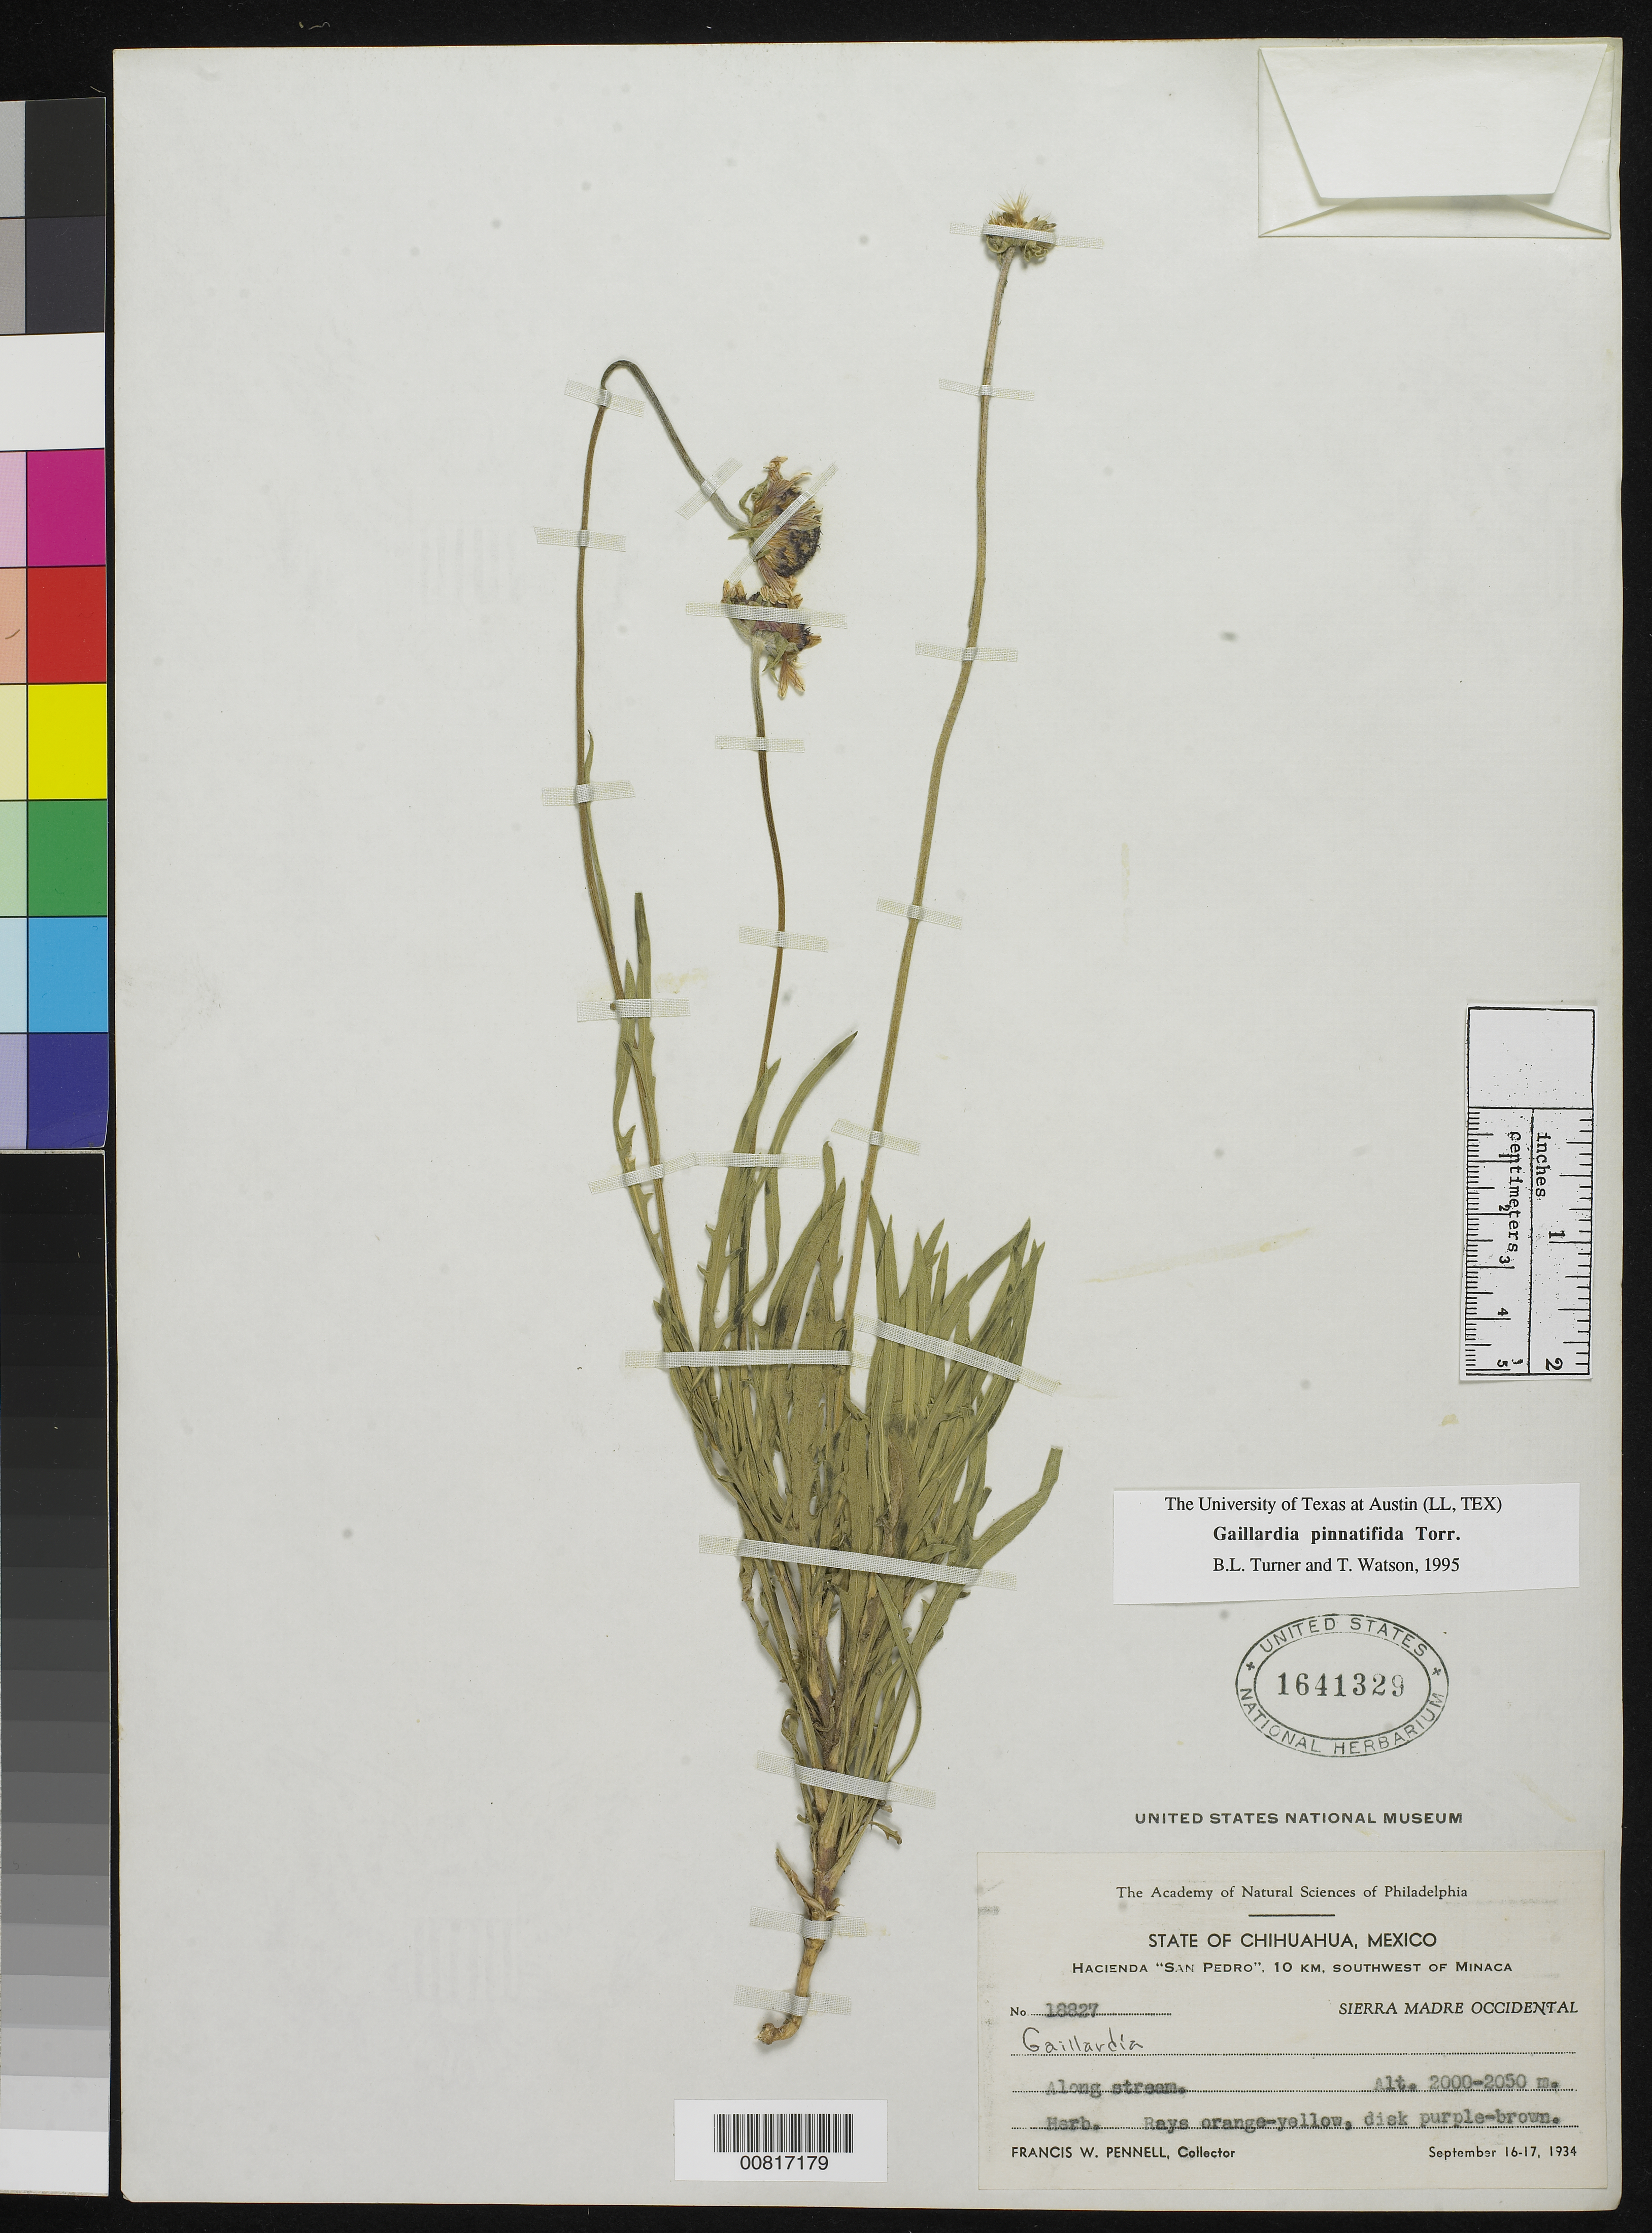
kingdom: Plantae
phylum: Tracheophyta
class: Magnoliopsida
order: Asterales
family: Asteraceae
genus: Gaillardia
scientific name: Gaillardia pinnatifida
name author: Torr.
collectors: F. W. Pennell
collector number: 18827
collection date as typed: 16 Sep 1934 to 17 Sep 1934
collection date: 1934-09-16/1934-09-17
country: Mexico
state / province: Chihuahua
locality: Hacienda "San Pedro", 10 km southwest of Miñaca, Sierra Madre Occidental, Chihuahua.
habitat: Along stream.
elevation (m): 2050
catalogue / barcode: US 1641329